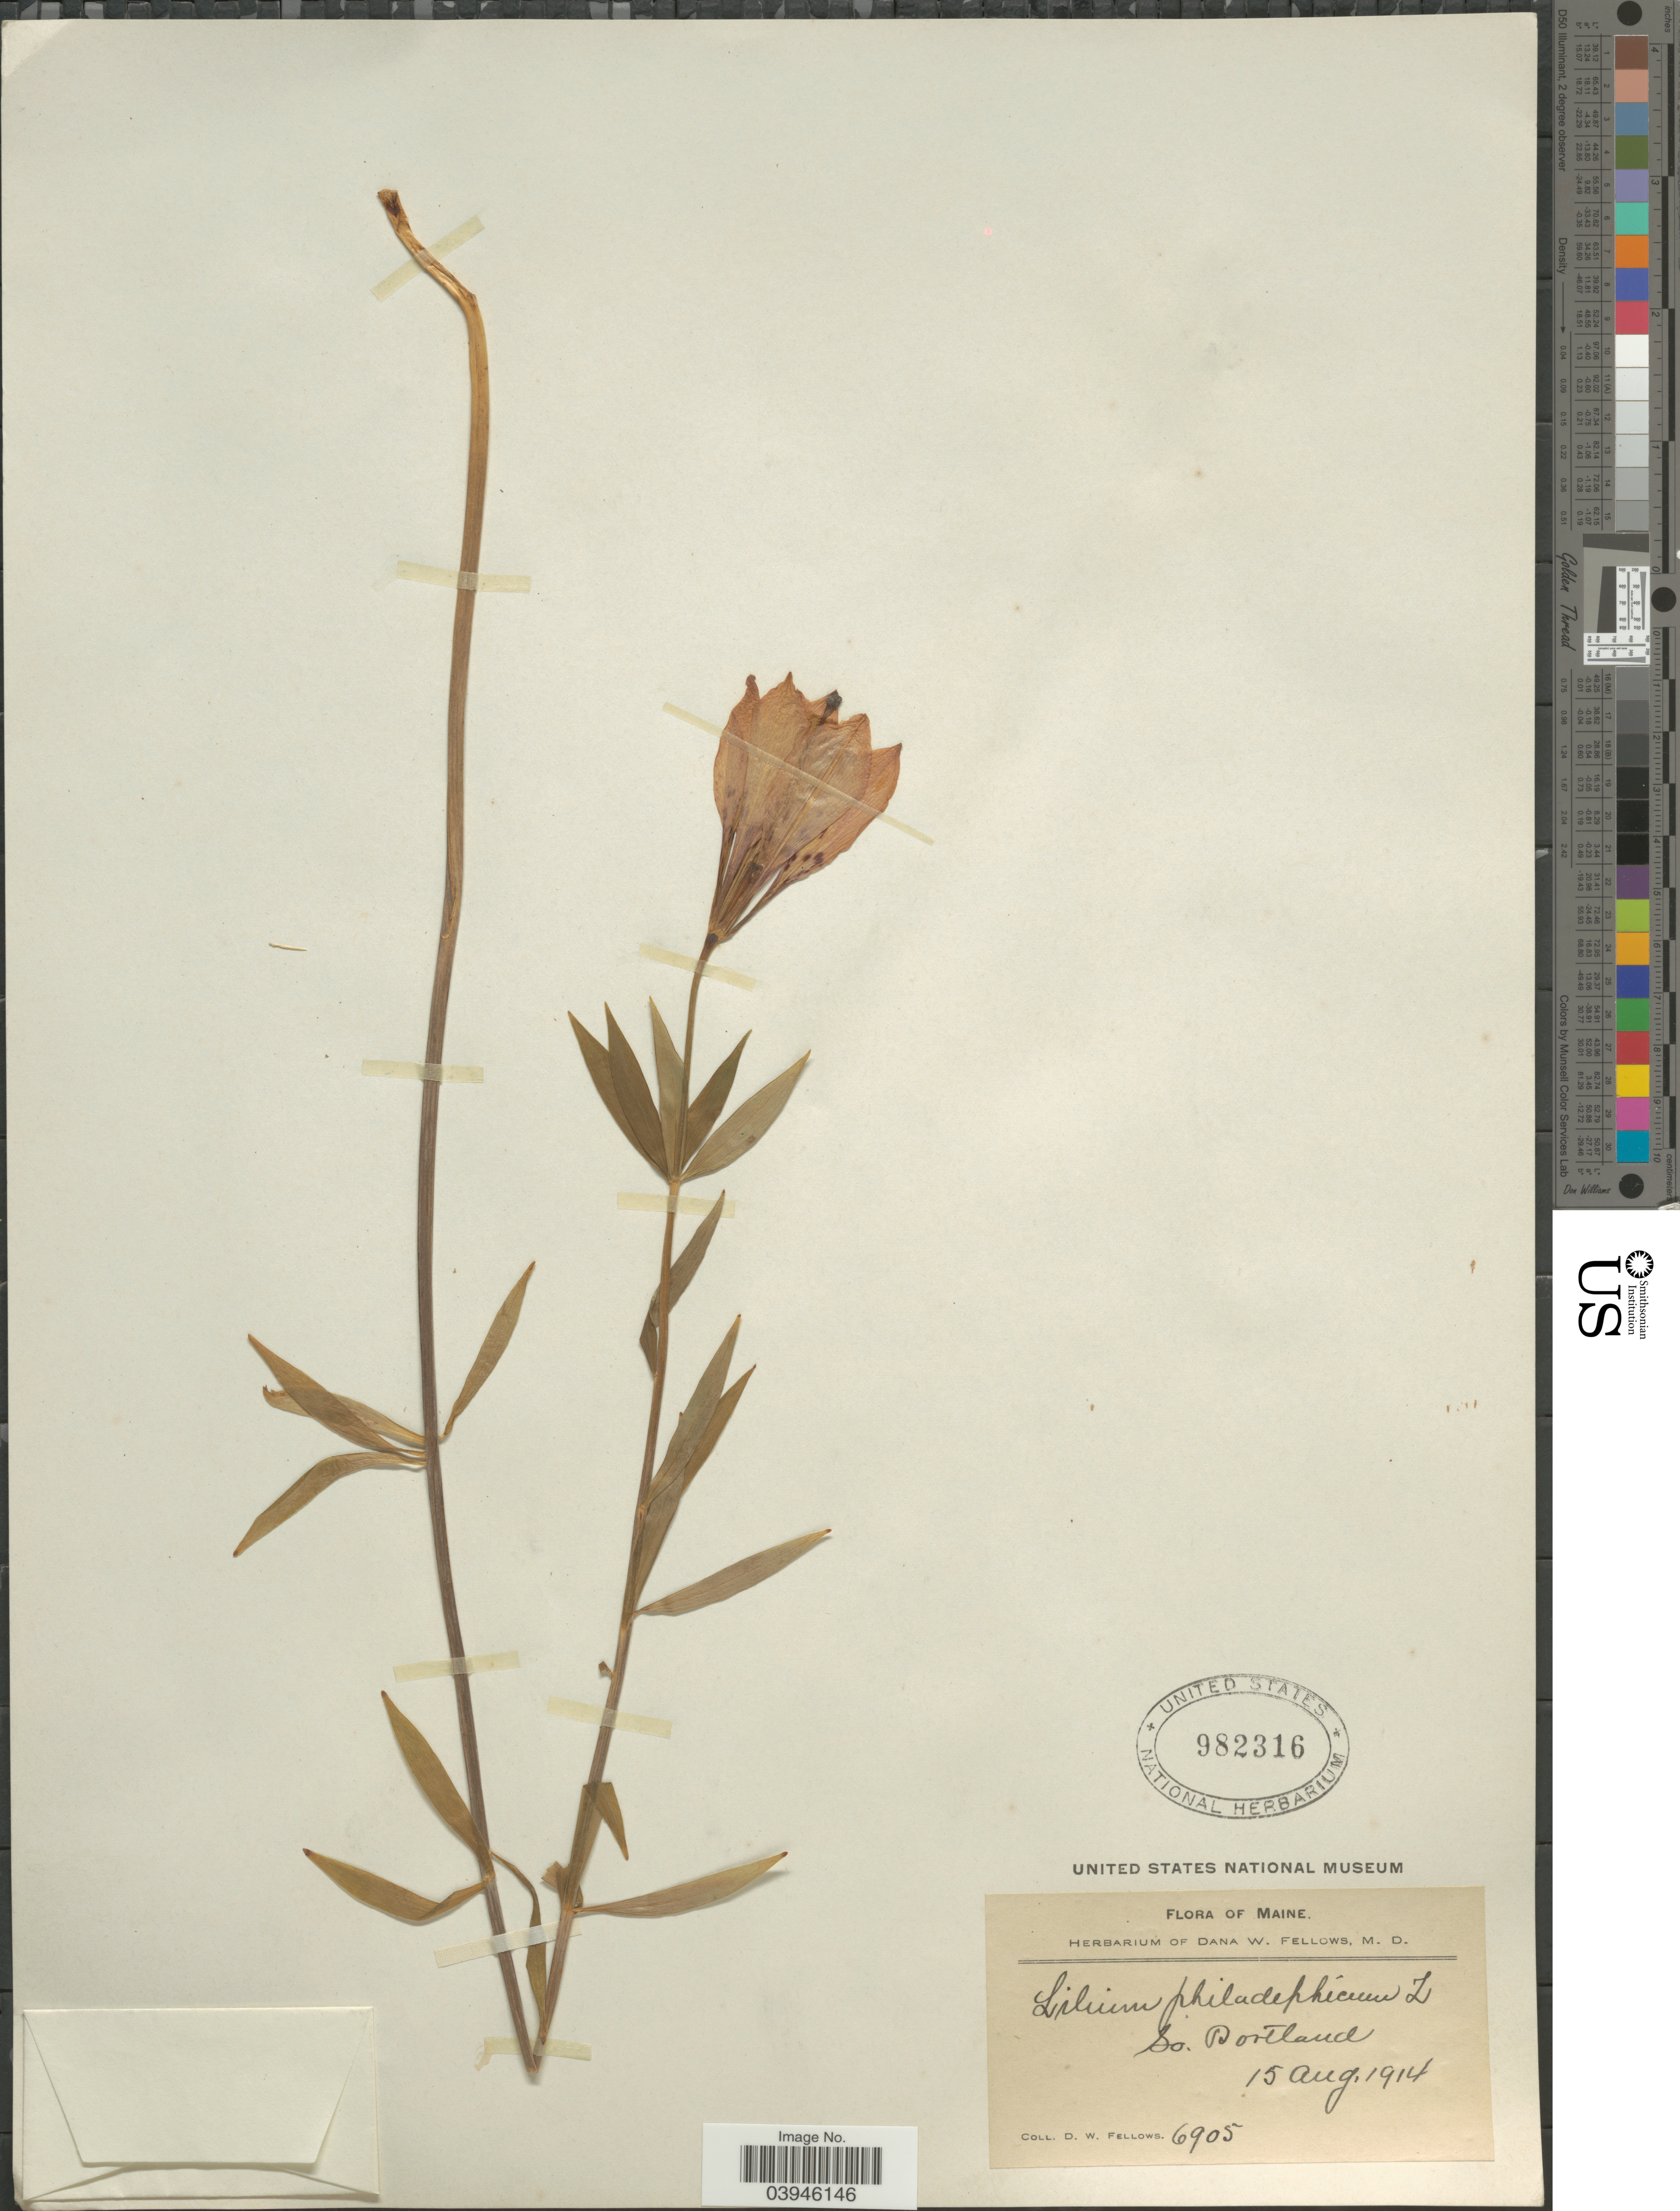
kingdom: Plantae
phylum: Tracheophyta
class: Liliopsida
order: Liliales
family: Liliaceae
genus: Lilium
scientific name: Lilium philadelphicum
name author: L.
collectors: D. W. Fellows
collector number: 6905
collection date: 1914-08-15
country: United States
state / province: Maine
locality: So. Portland.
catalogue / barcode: US 982316